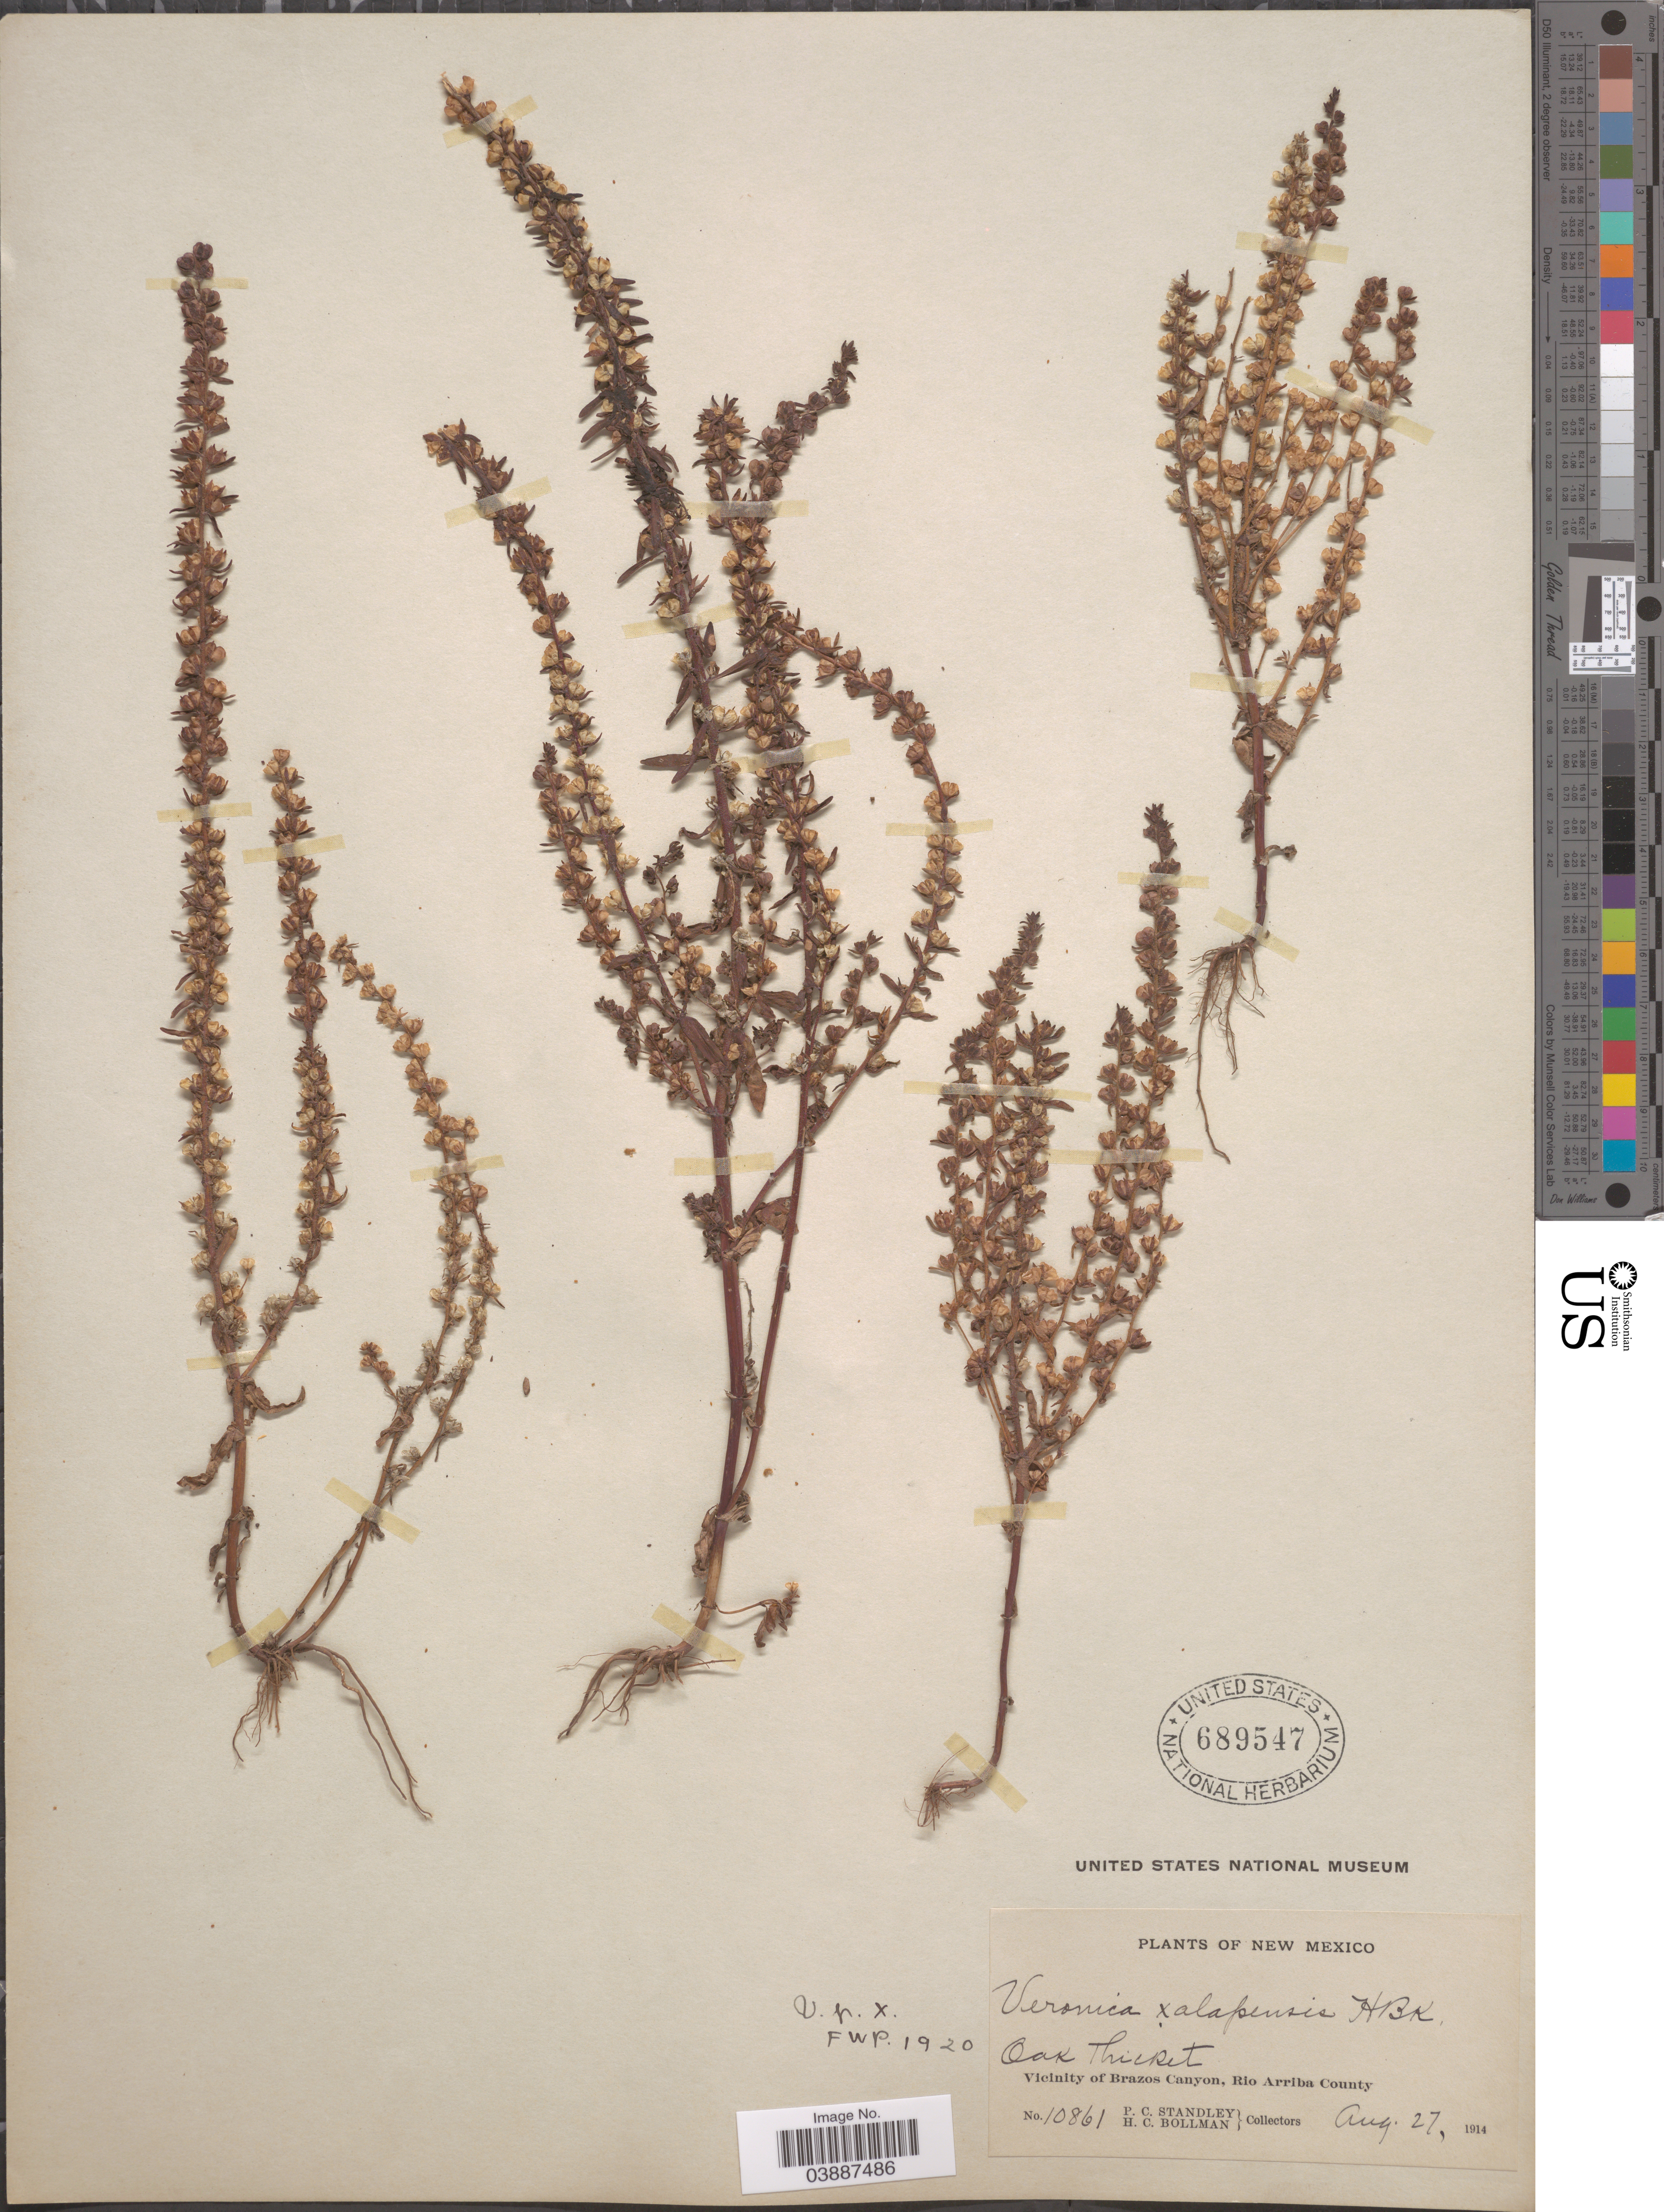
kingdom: Plantae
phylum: Tracheophyta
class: Magnoliopsida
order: Lamiales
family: Plantaginaceae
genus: Veronica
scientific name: Veronica xalapensis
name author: Kunth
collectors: P. C. Standley & H. C. Bollman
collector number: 10861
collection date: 1914-08-27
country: United States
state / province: New Mexico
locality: Vicinity of Brazos Canyon, Rio Arriba County.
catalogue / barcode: US 689547